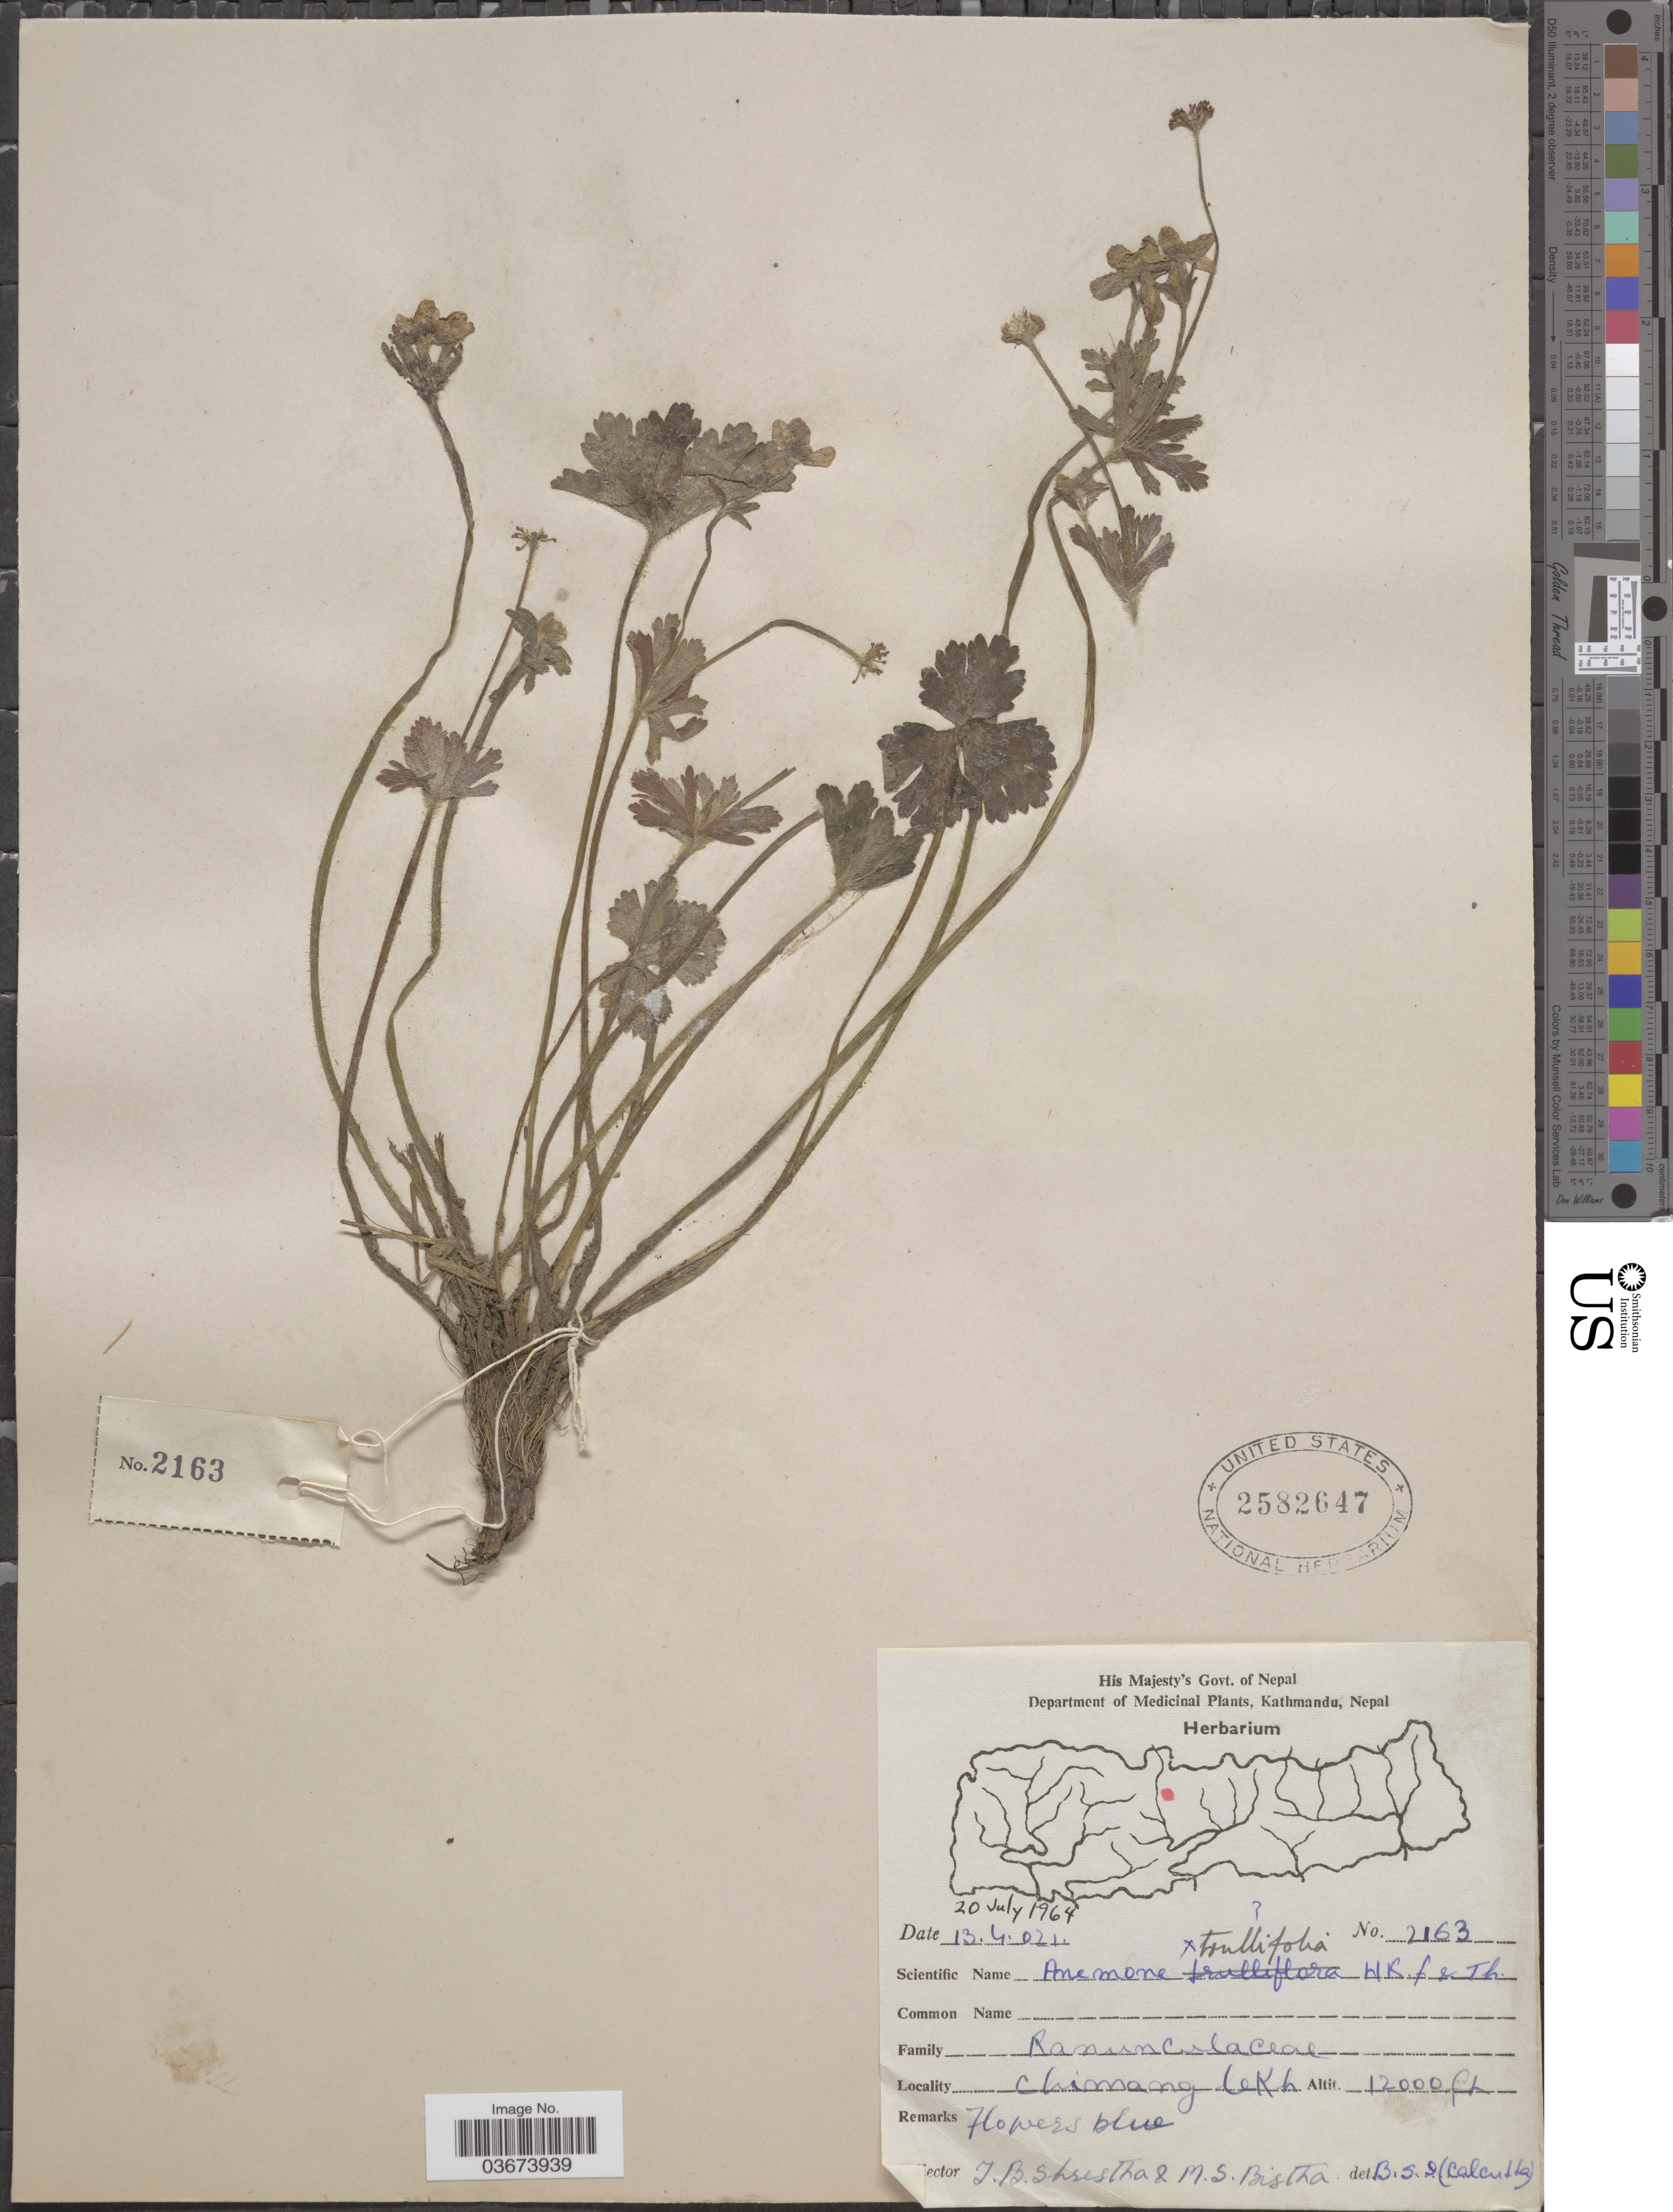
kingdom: Plantae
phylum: Tracheophyta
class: Magnoliopsida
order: Ranunculales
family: Ranunculaceae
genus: Anemone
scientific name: Anemone trullifolia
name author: Hook. f. & Thomson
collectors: T. B. Shrestha & M. Bistha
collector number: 2163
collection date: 1964-07-20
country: Nepal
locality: Chimang Lekh.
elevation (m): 3658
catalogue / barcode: US 2582647